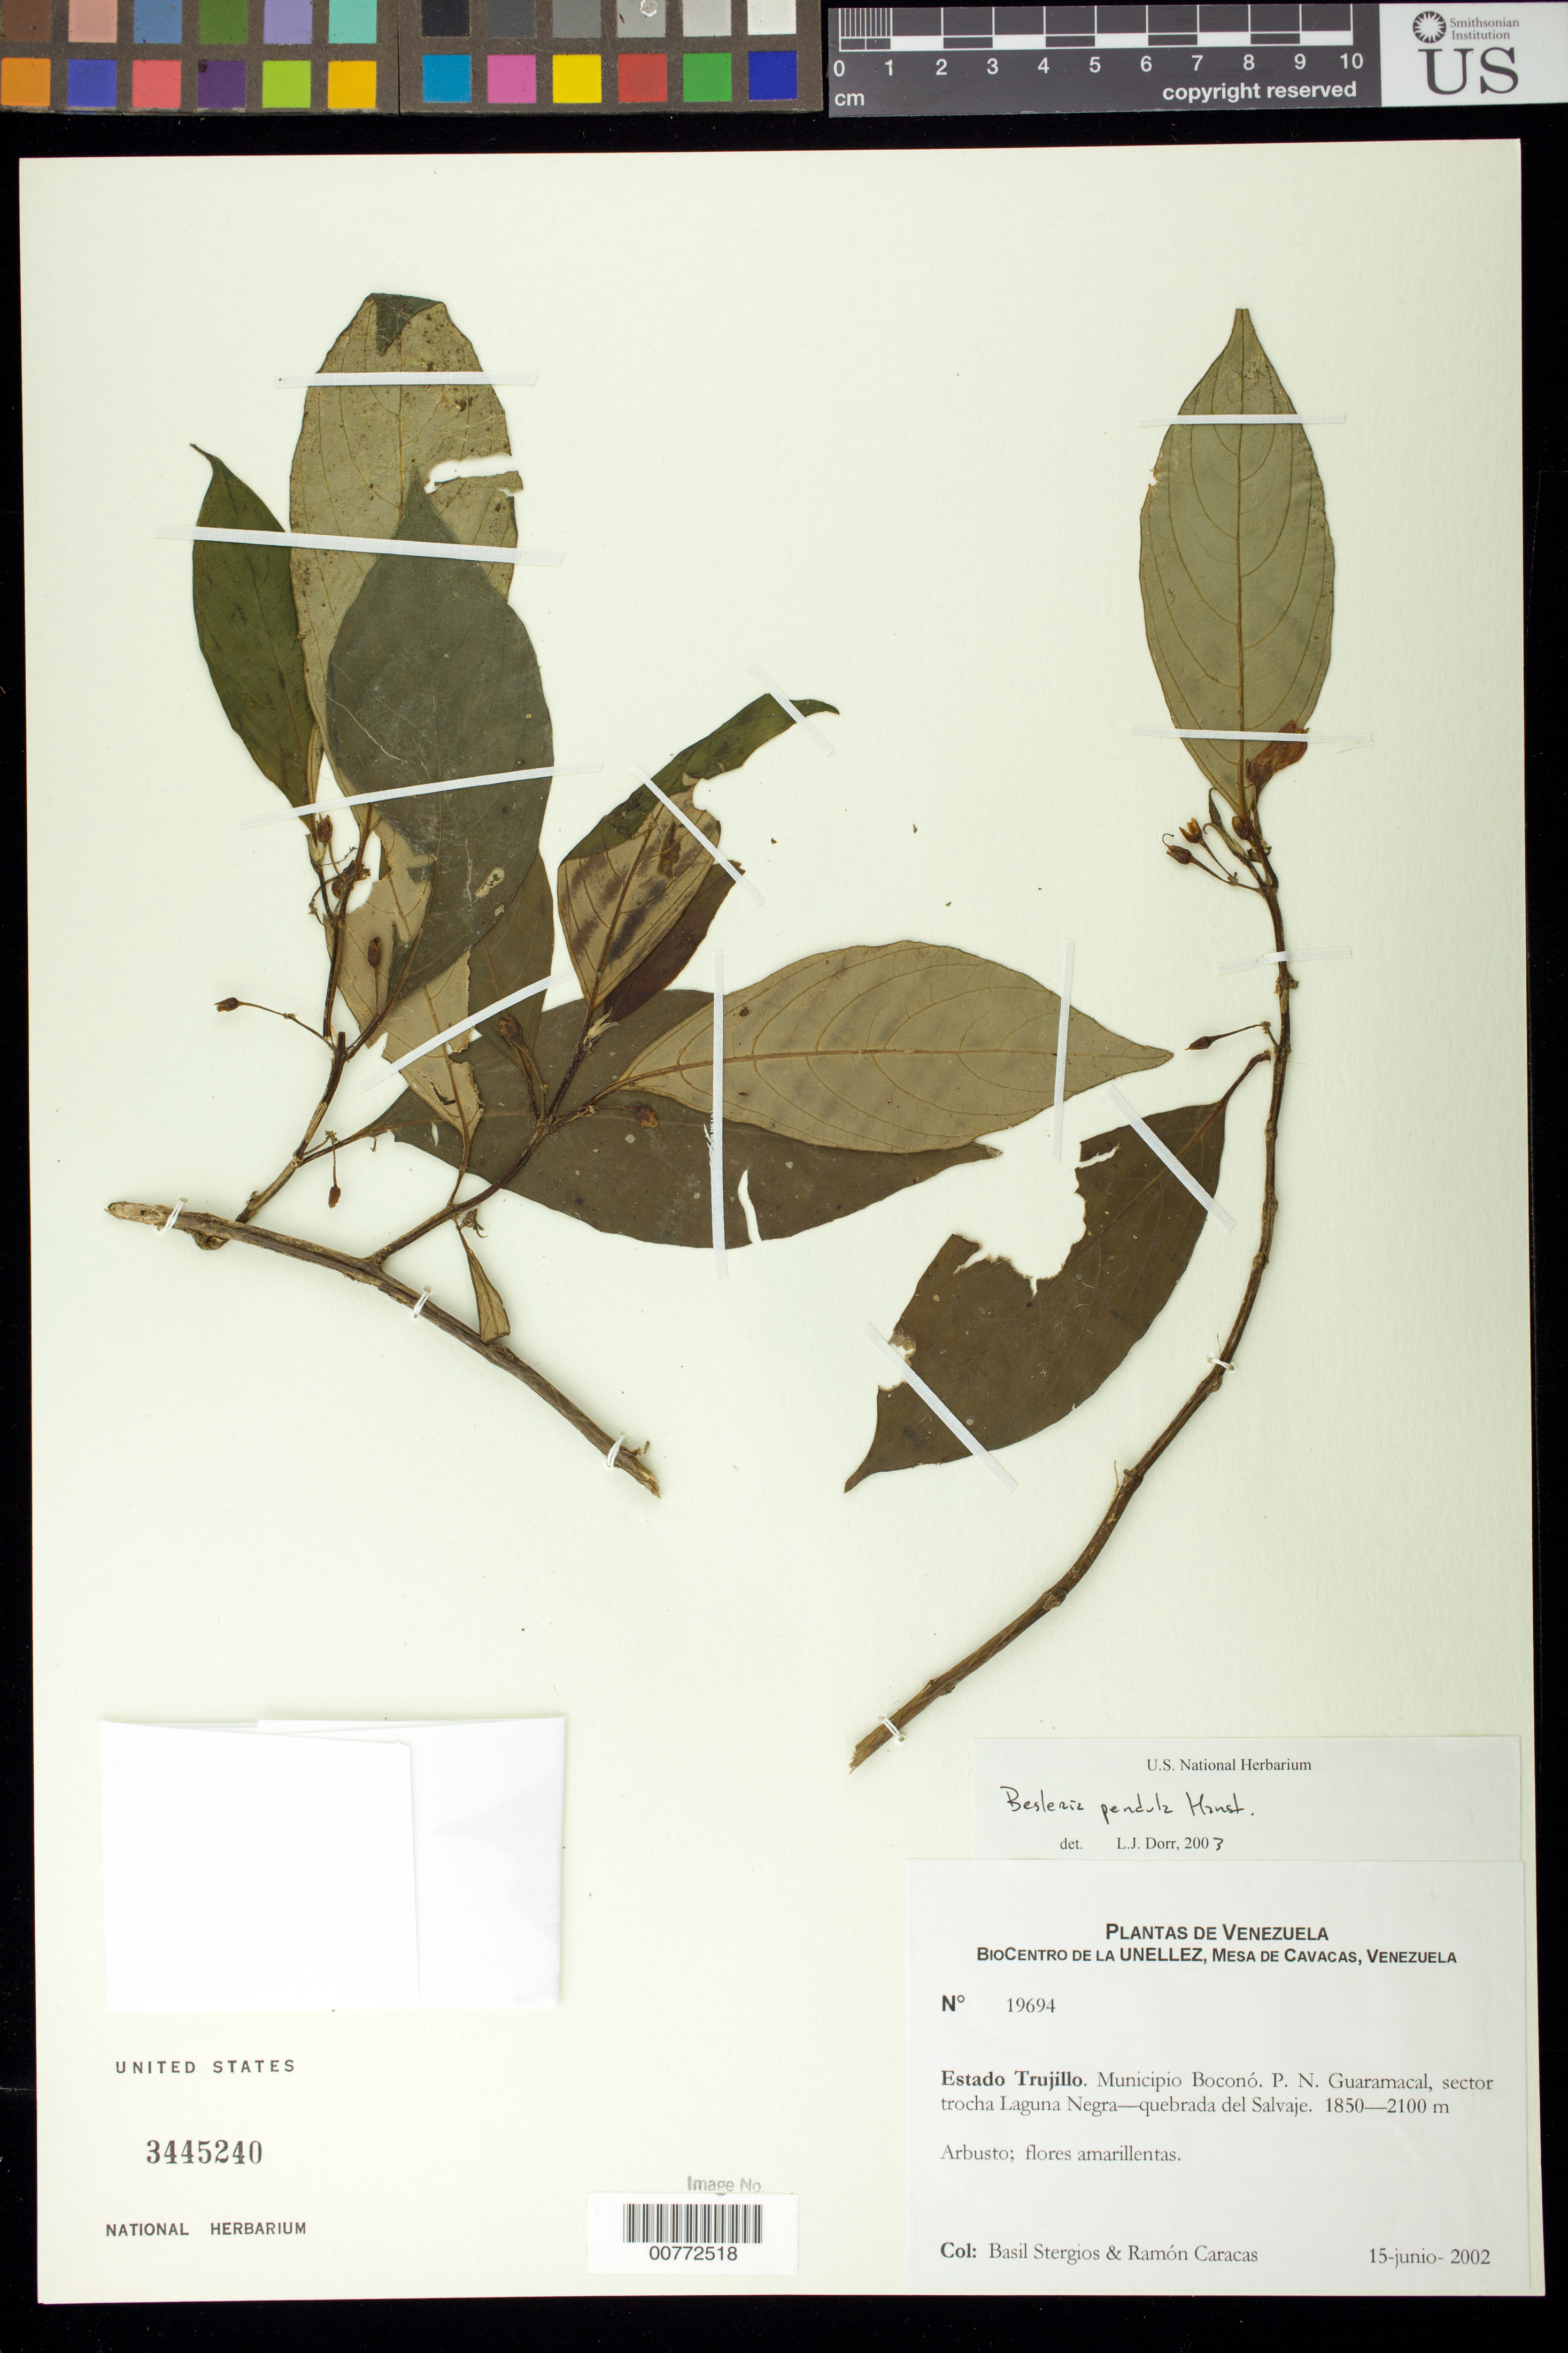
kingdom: Plantae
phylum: Tracheophyta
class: Magnoliopsida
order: Lamiales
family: Gesneriaceae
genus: Besleria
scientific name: Besleria pendula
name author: Hanst.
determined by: Dorr, L. J., (BOT), Smithsonian Institution - National Museum of Natural History (UNITED STATES)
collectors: B. G. Stergios & R. Caracas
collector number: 19694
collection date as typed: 15 Jun 2002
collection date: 2002-06-15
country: Venezuela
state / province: Trujillo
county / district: Boconó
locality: Parque Nacional Guaramacal, sector quebrada del Salvaje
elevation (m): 1850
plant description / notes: PORT, US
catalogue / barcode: US 3445240